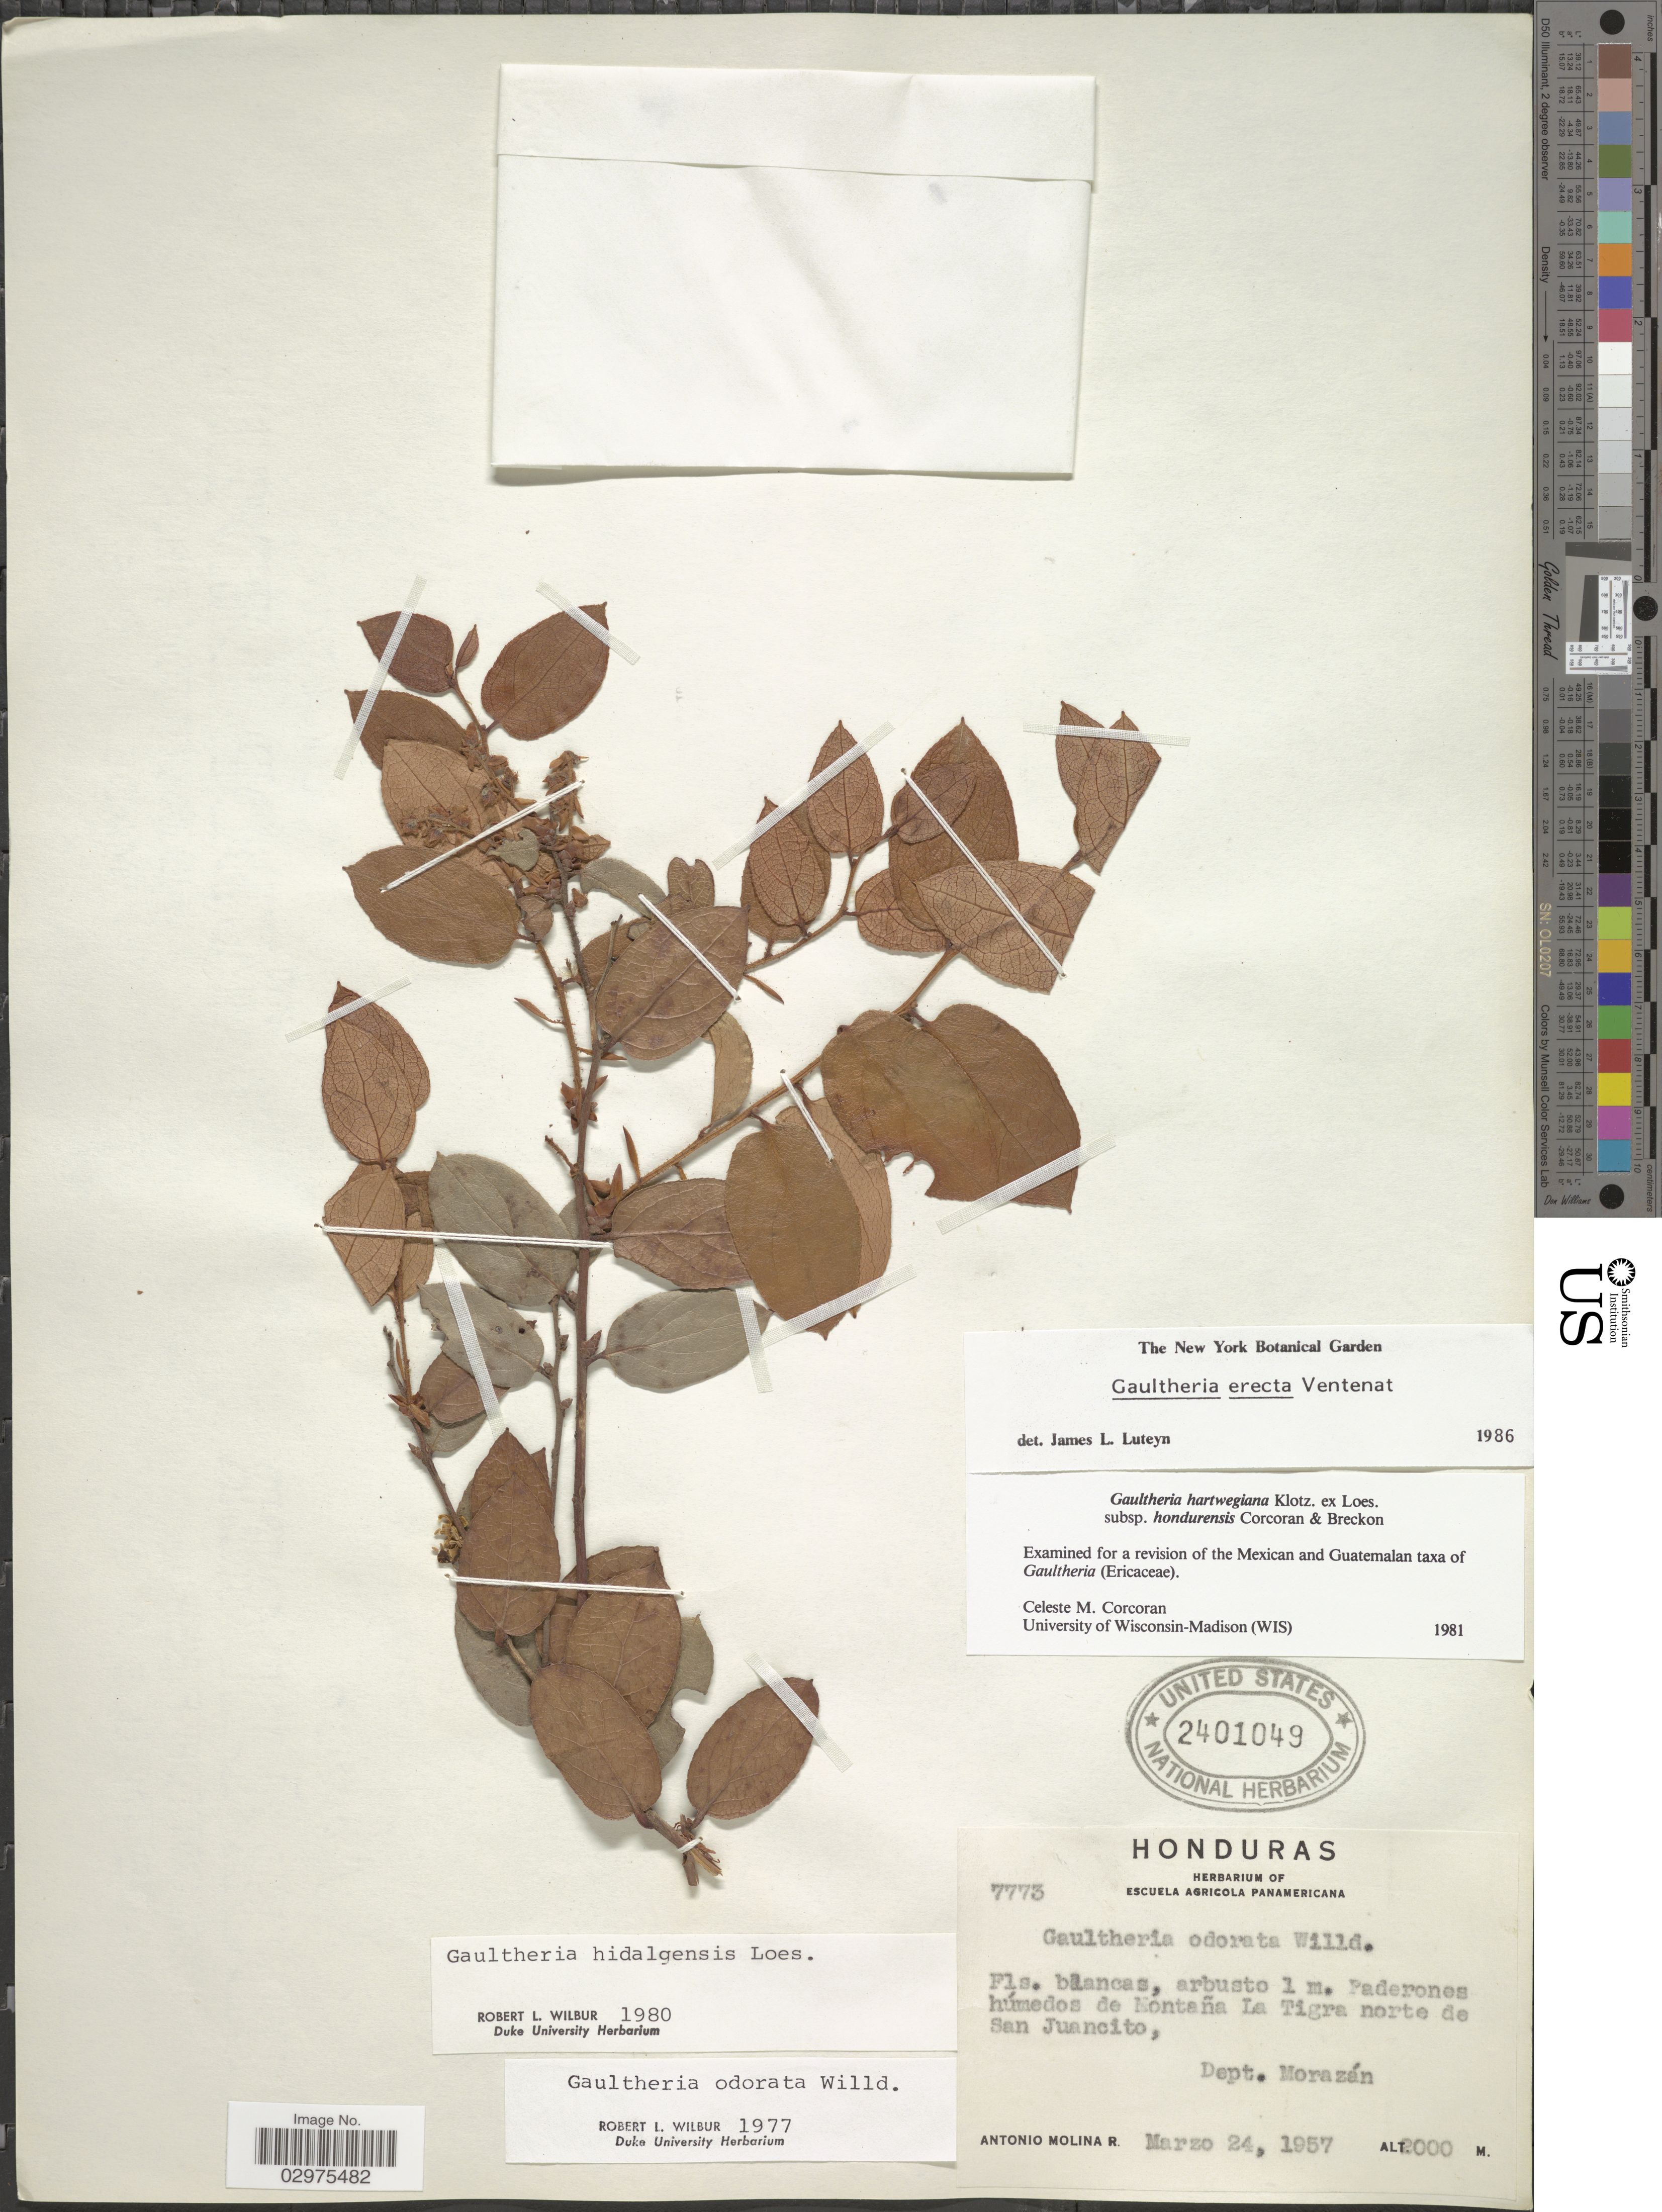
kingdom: Plantae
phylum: Tracheophyta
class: Magnoliopsida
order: Ericales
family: Ericaceae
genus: Gaultheria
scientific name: Gaultheria erecta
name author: Vent.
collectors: A. Molina R.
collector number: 7773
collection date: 1957-03-24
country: Honduras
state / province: Fco. Morazán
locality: Montaña La Tigra norte de San Juancito, Dept. Morazán.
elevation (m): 2000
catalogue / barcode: US 2401049